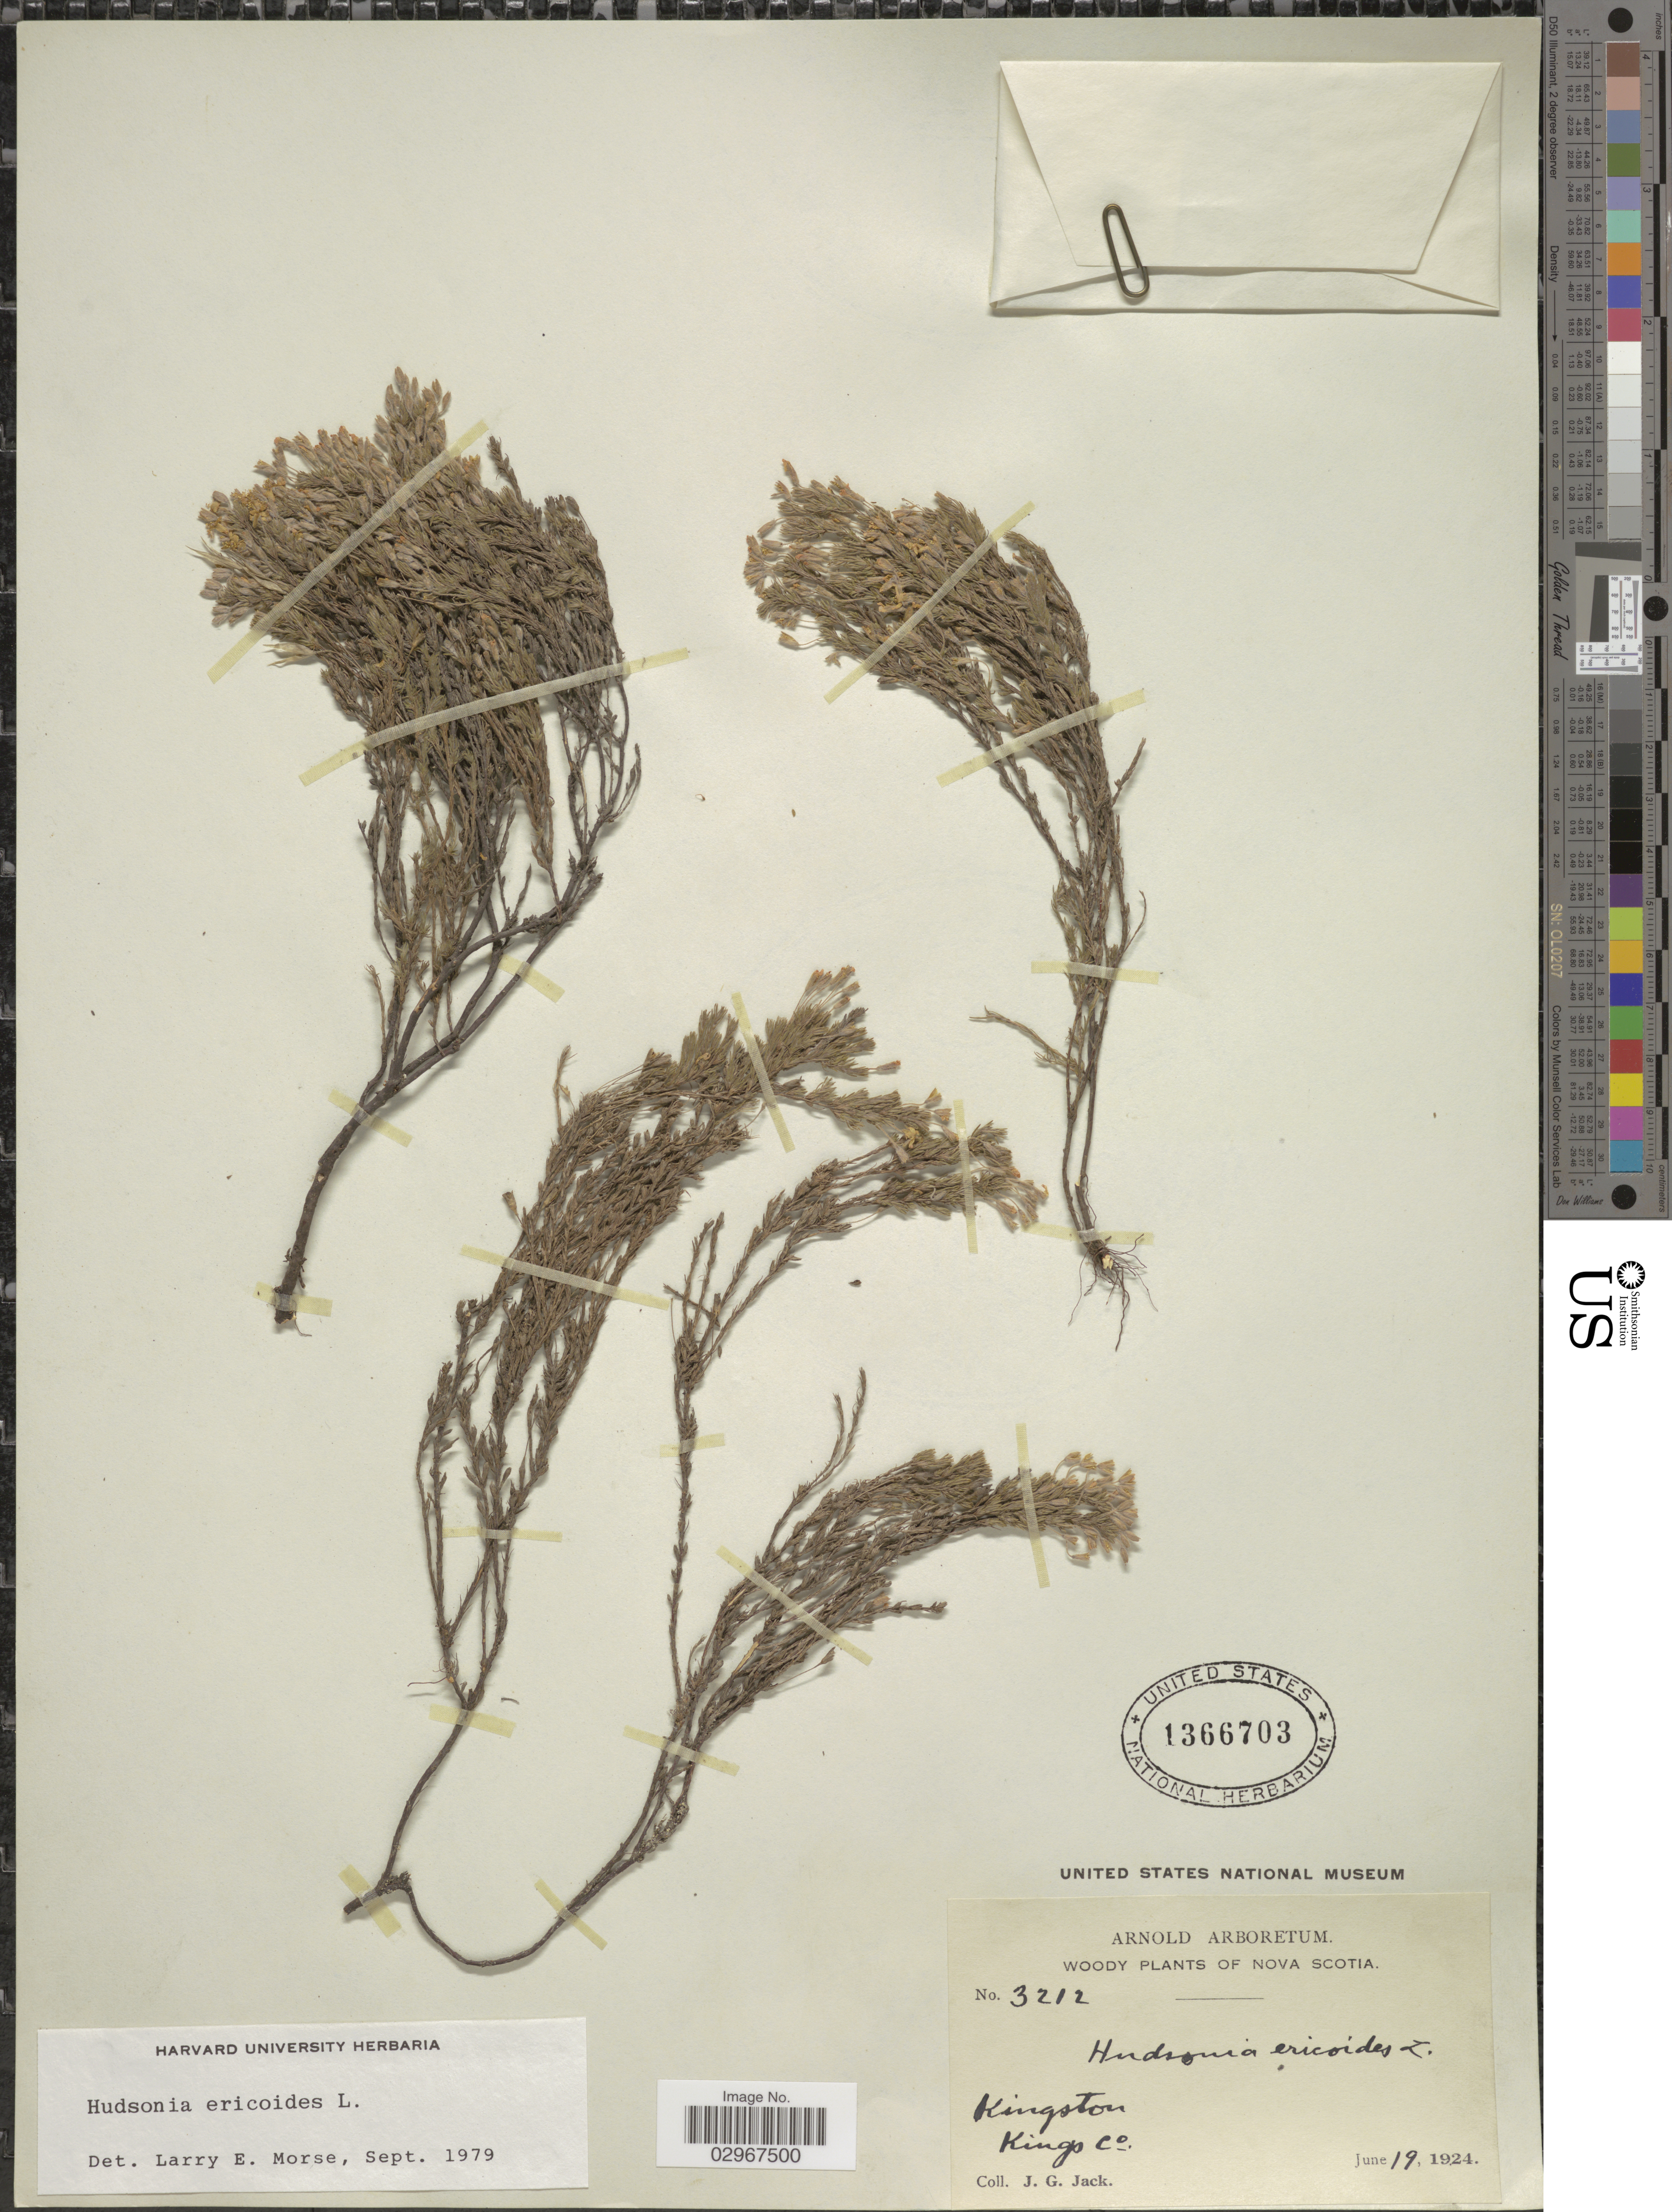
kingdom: Plantae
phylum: Tracheophyta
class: Magnoliopsida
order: Malvales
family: Cistaceae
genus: Hudsonia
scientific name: Hudsonia ericoides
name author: L.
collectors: J. G. Jack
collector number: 3212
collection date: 1924-06-19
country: Canada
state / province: Nova Scotia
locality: Kingston. Kings co.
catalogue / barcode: US 1366703